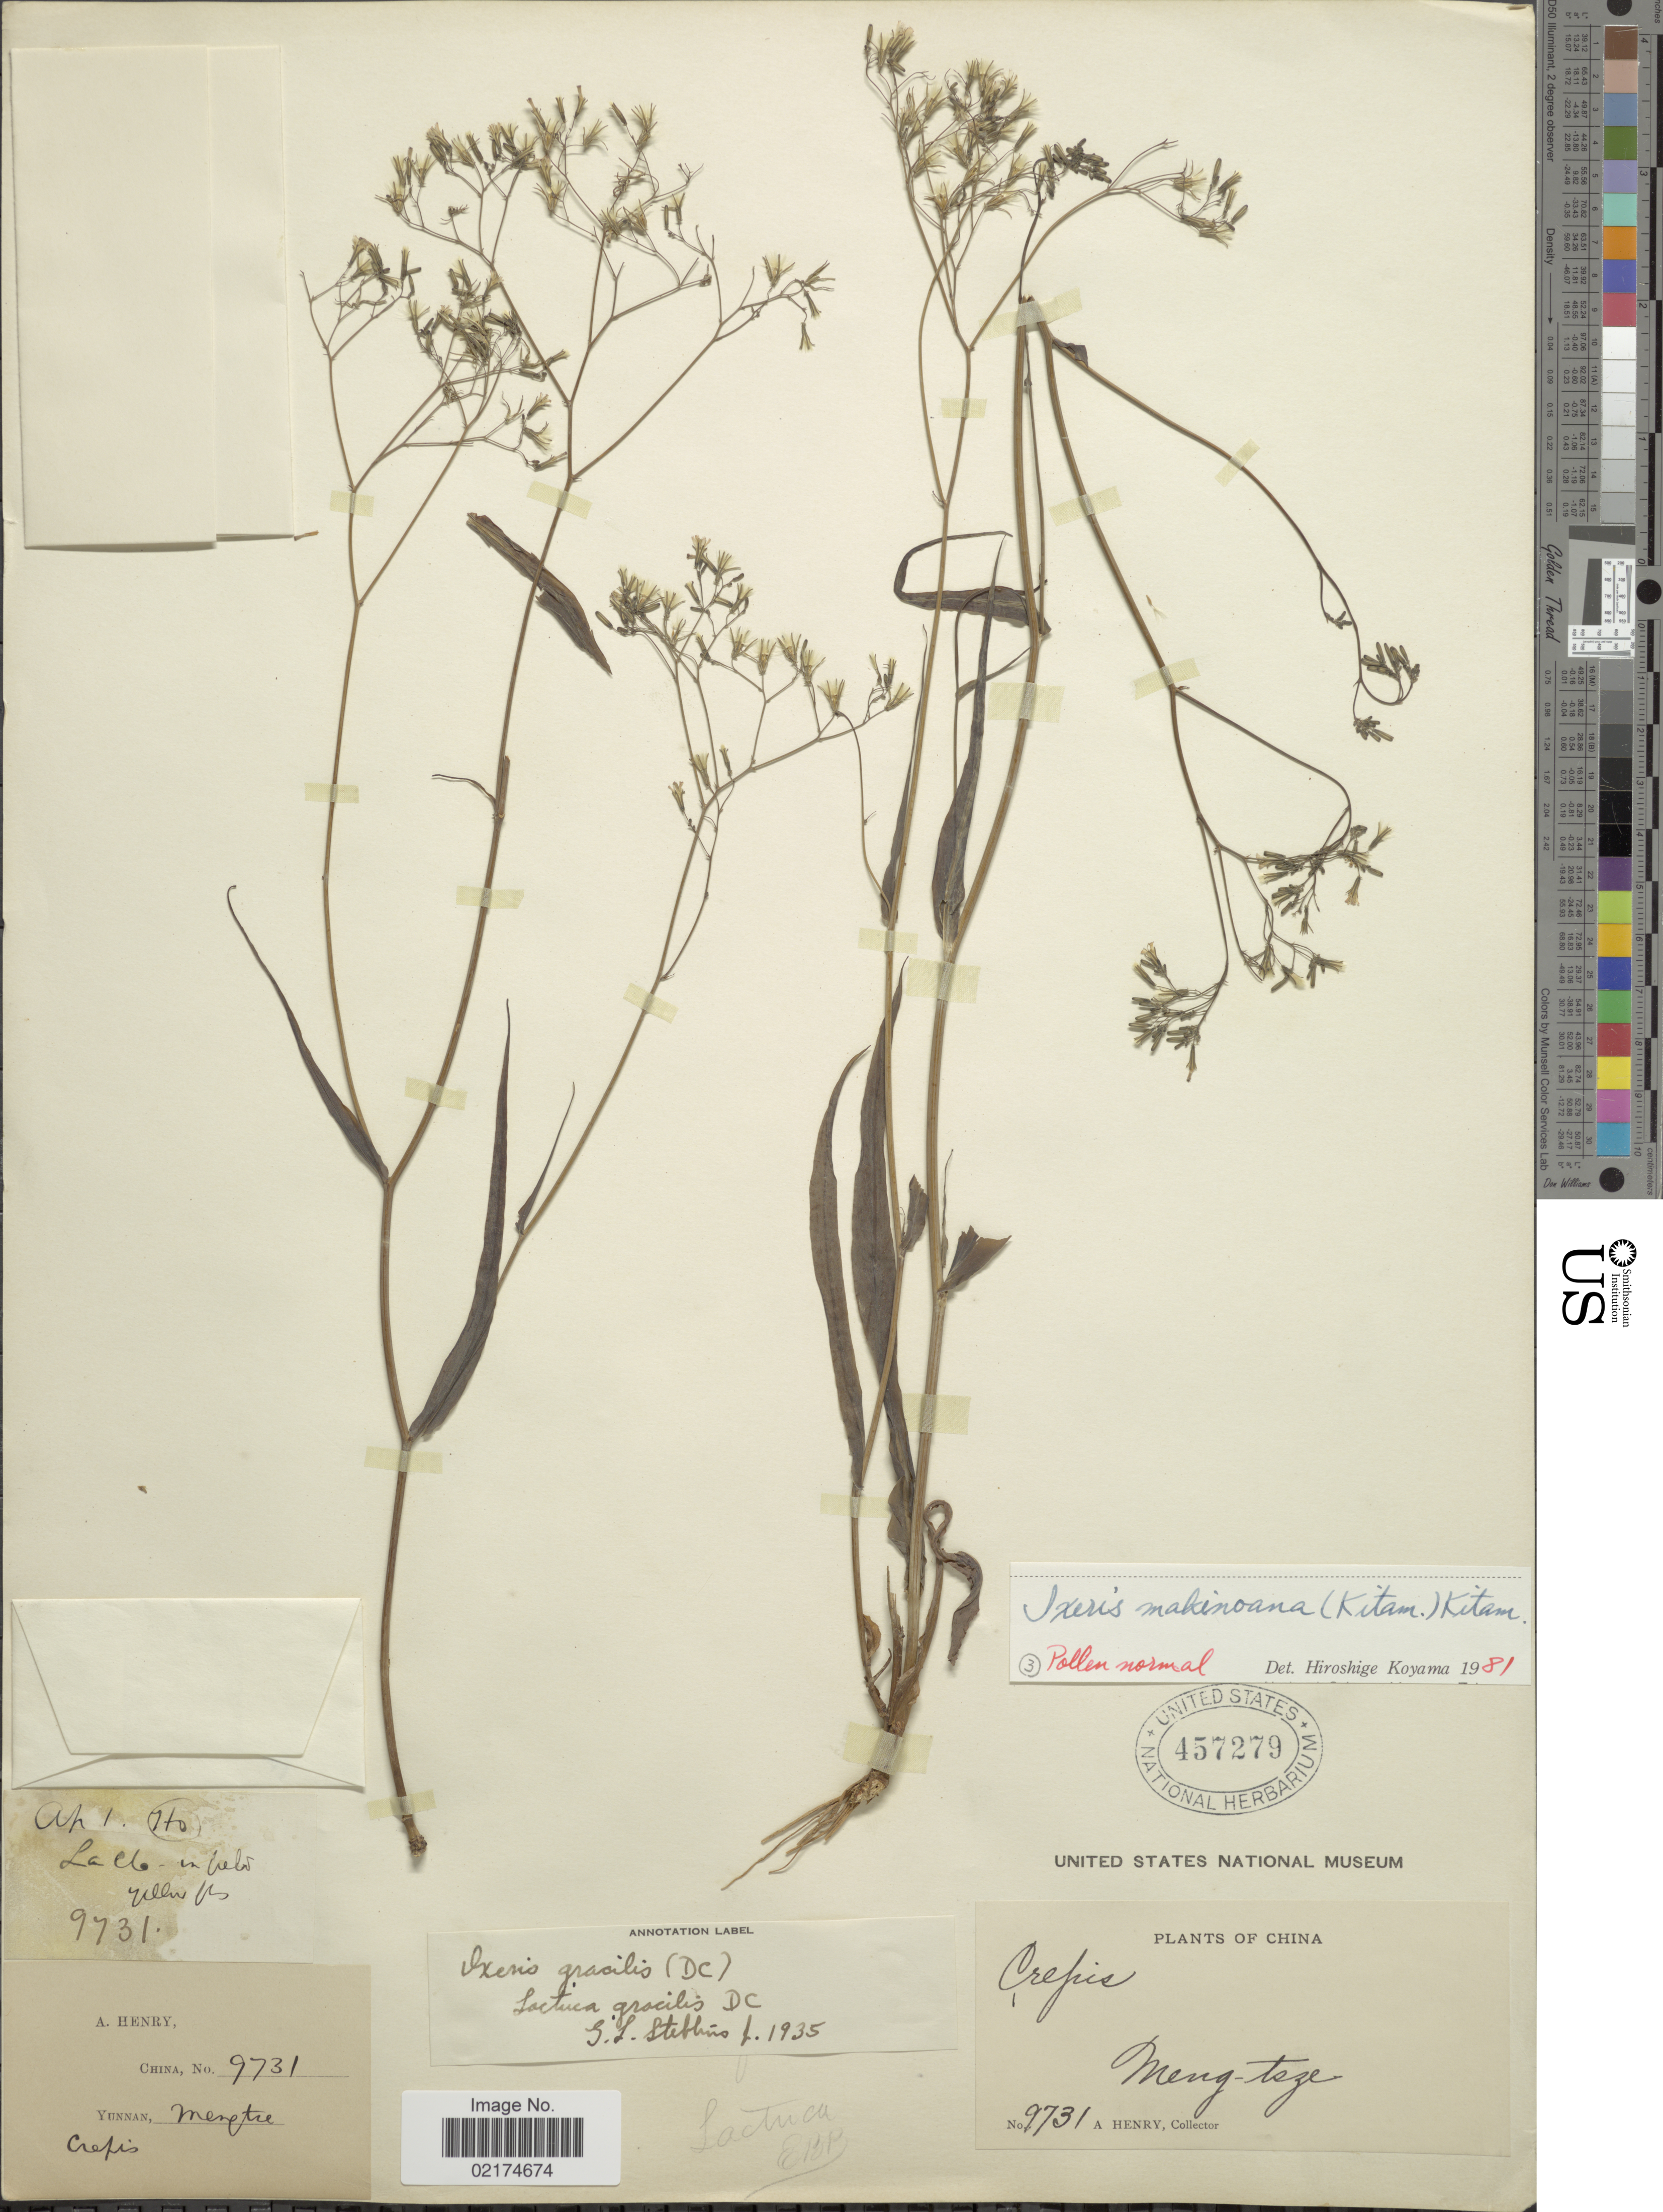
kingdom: Plantae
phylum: Tracheophyta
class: Magnoliopsida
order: Asterales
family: Asteraceae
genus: Ixeridium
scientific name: Ixeridium beauverdianum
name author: (H. Lév.) Spring.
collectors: A. Henry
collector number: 9731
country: China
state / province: Yunnan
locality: Meng-tsze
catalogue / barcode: US 457279